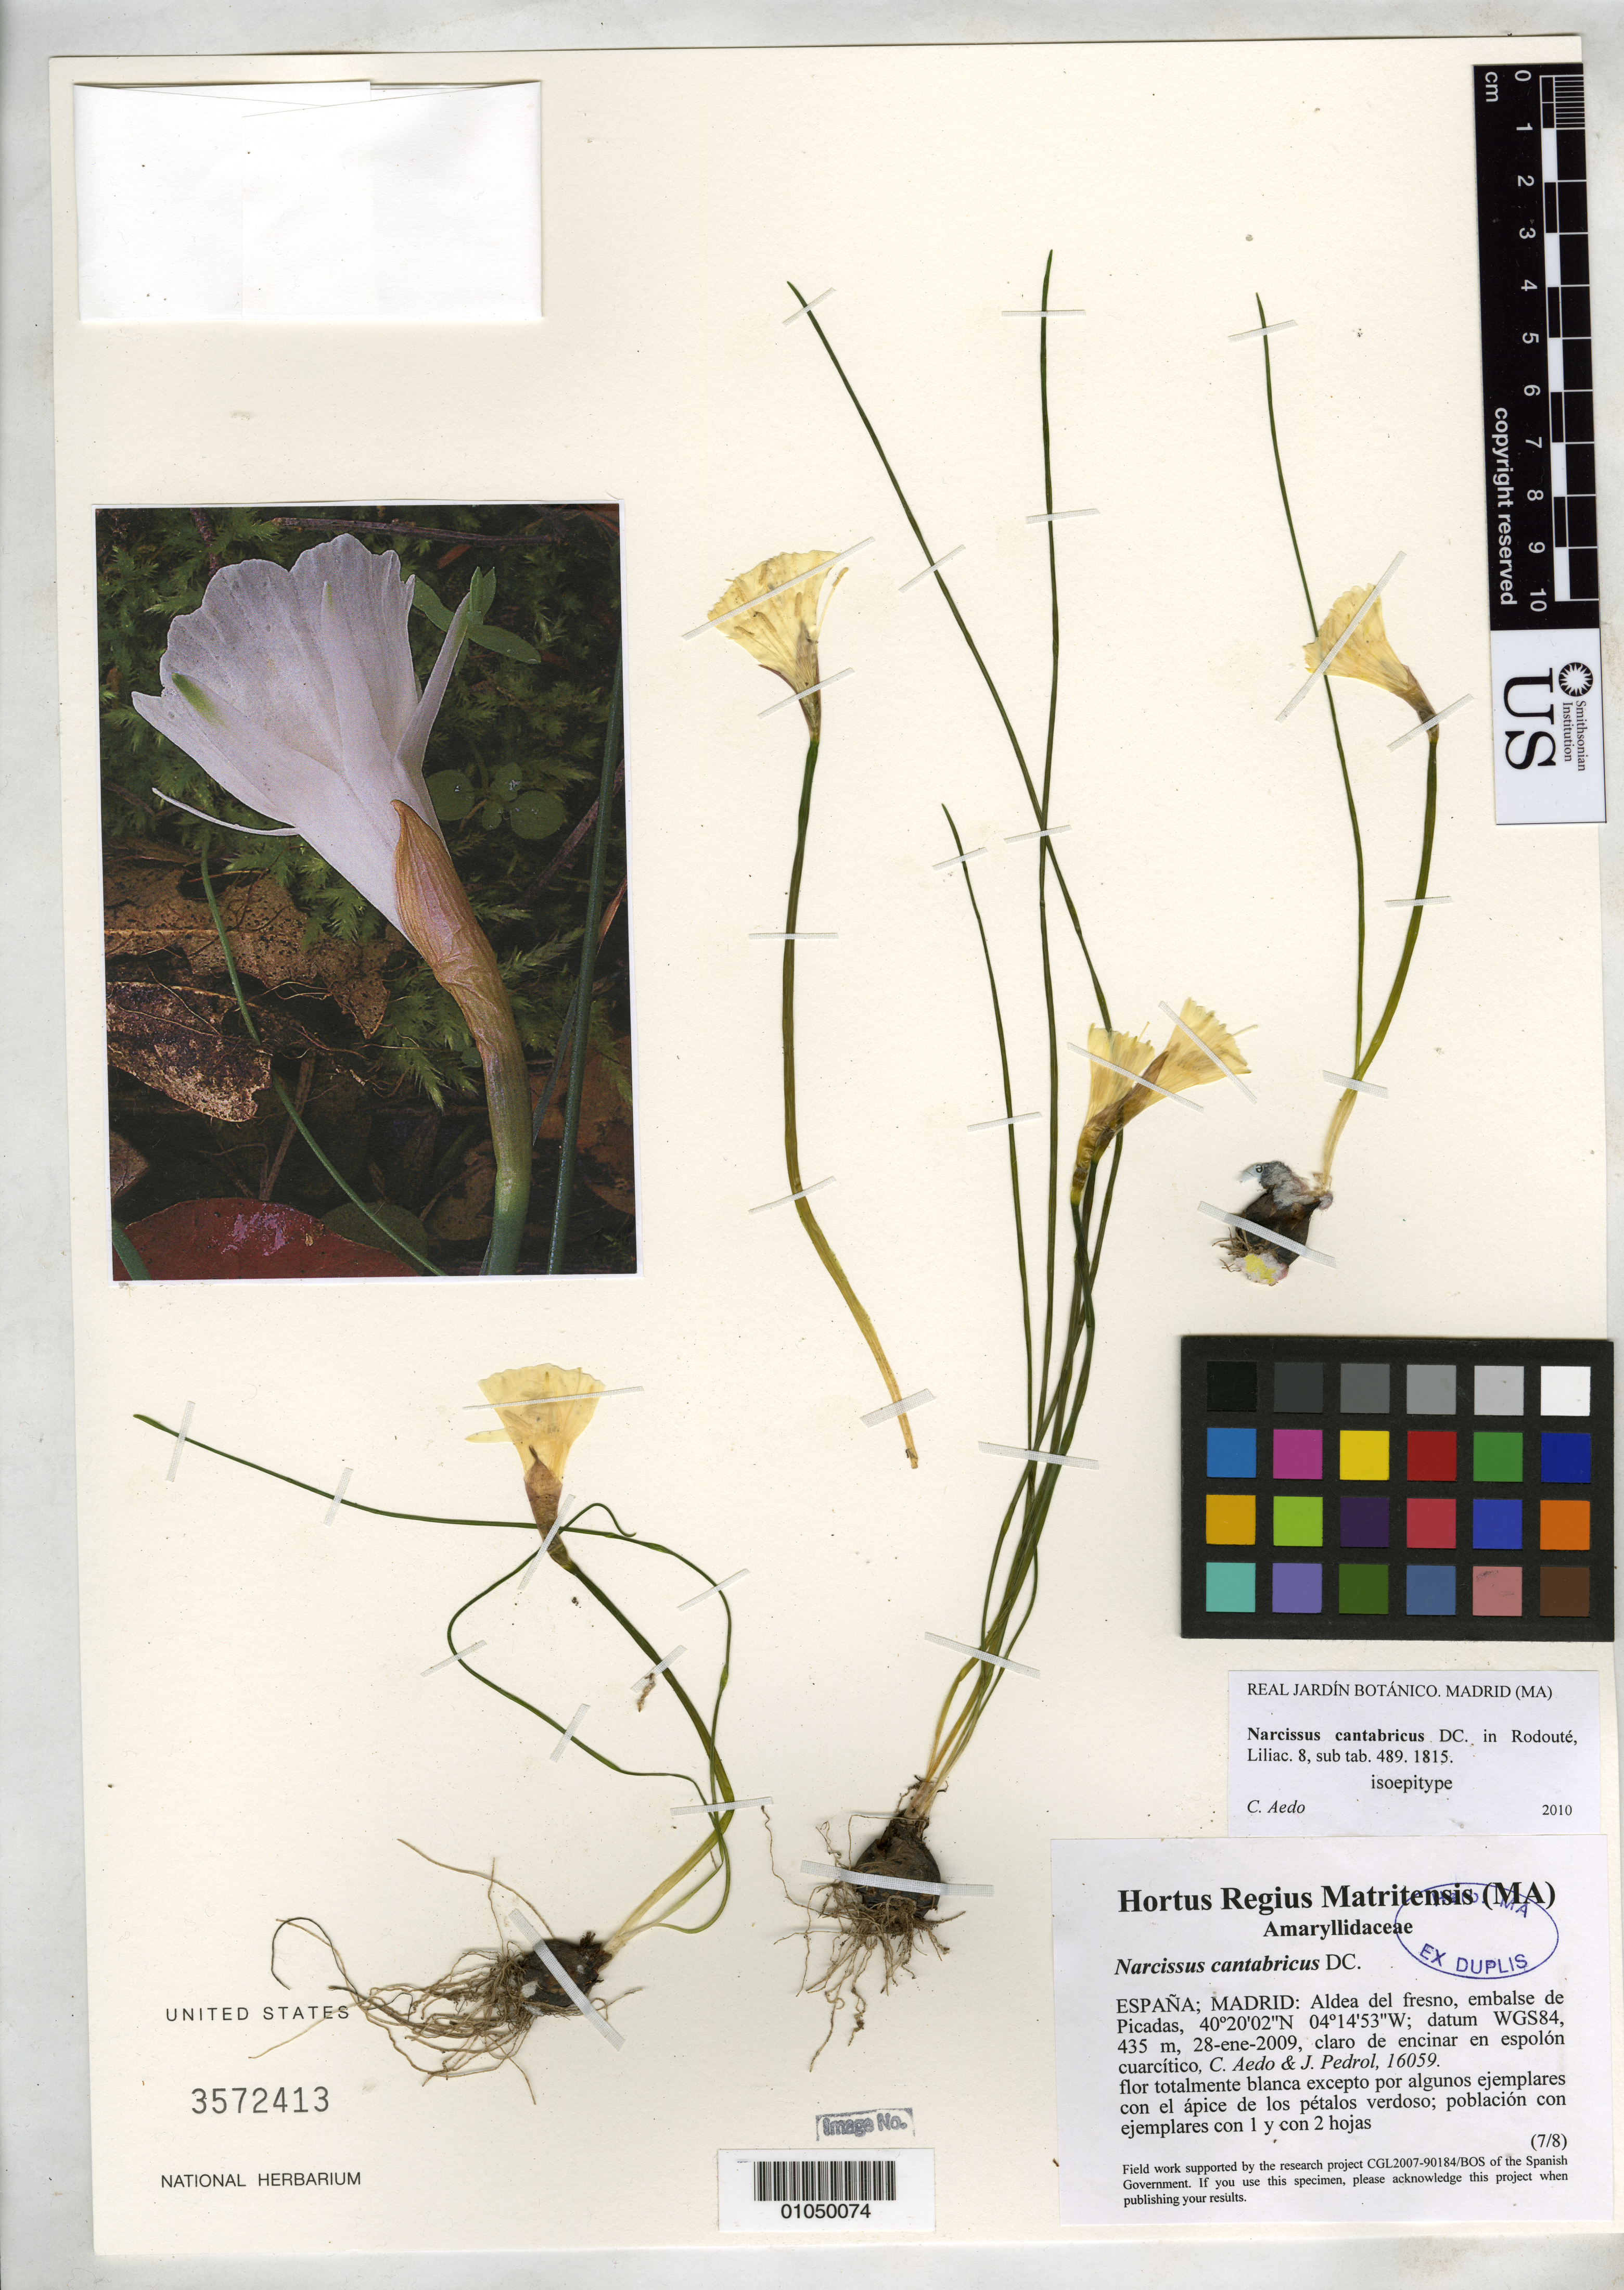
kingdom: Plantae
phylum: Tracheophyta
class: Liliopsida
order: Asparagales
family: Amaryllidaceae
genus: Narcissus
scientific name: Narcissus cantabricus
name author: DC. in Redouté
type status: Isoepitype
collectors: C. Aedo & J. Pedrol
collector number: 16059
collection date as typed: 28 Jan 2009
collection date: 2009-01-28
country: Spain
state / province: Madrid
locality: España; Madrid: Aldea del fresno, embalse de Picadas.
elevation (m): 435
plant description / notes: Epitypified by C. Aedo, Acta Botanica Malacitana 35: 117 (2010).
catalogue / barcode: US 3572413